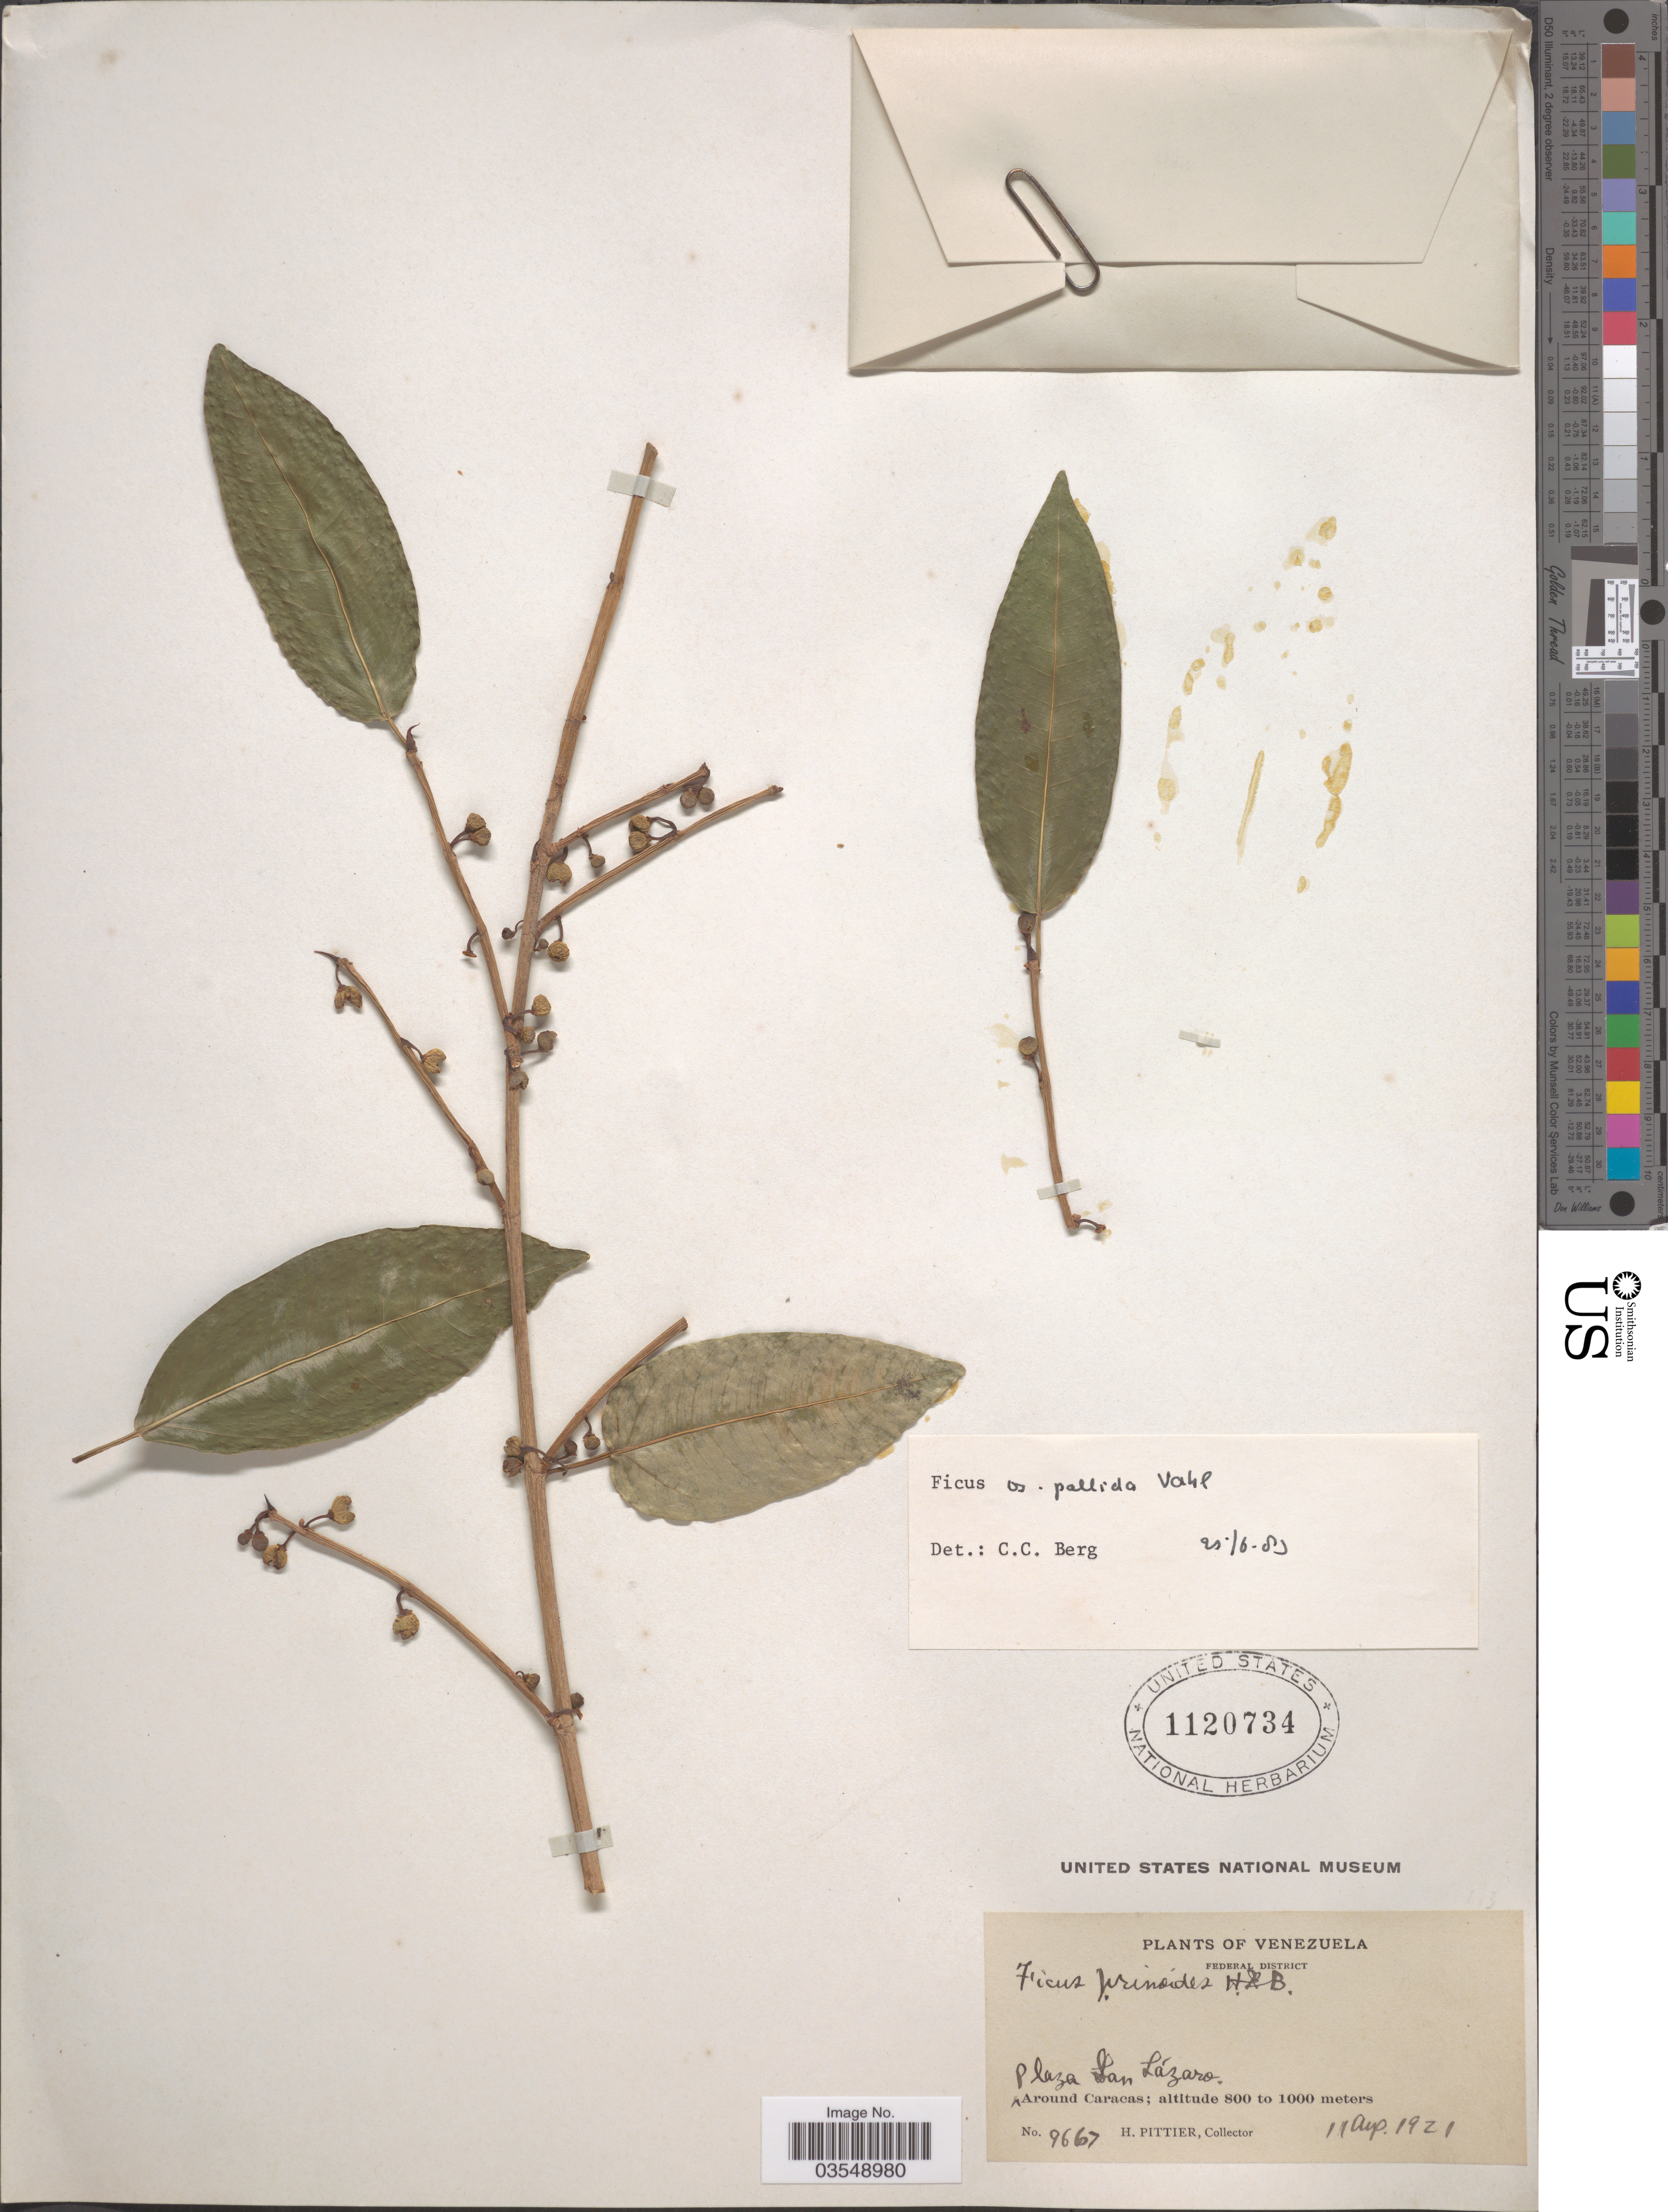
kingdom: Plantae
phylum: Tracheophyta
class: Magnoliopsida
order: Rosales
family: Moraceae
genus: Ficus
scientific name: Ficus pallida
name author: Vahl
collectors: H. F. Pittier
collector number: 9667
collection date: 1921-08-11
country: Venezuela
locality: Federal District. Plaza San Lázaro. Around Caracas.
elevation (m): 800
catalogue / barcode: US 1120734